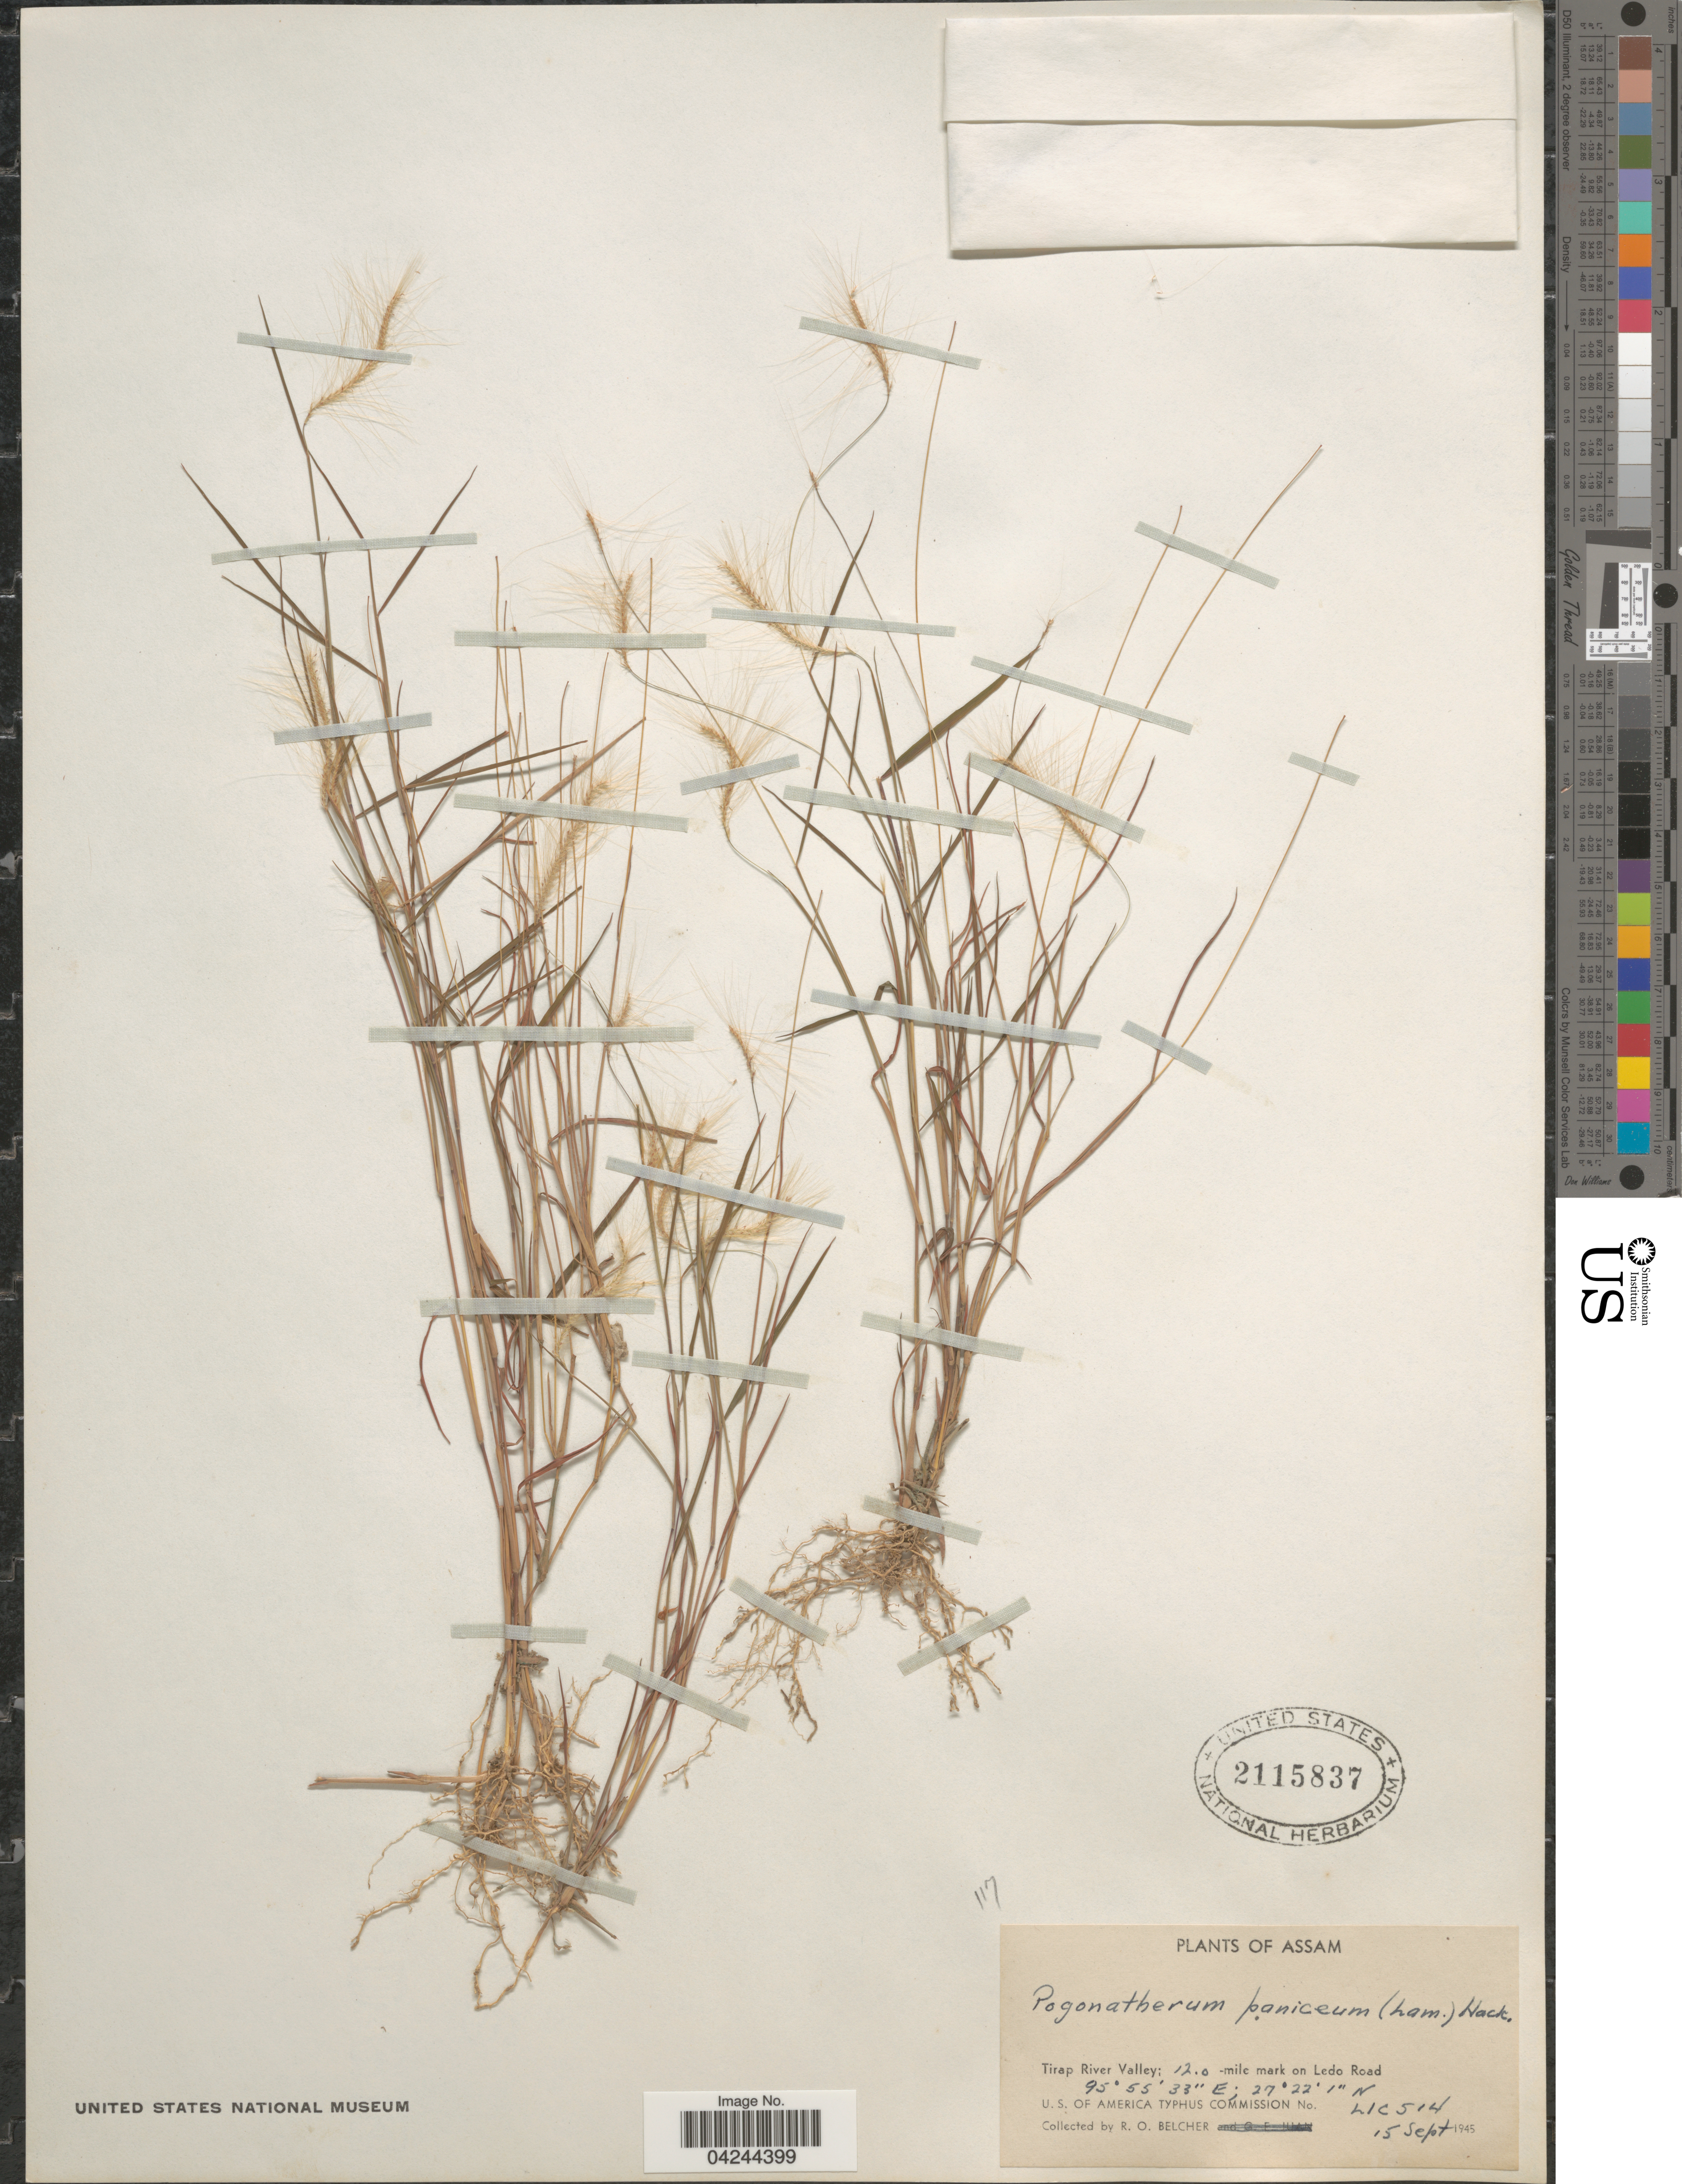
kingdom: Plantae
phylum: Tracheophyta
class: Liliopsida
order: Poales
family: Poaceae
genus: Pogonatherum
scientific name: Pogonatherum crinitum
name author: (Thunb.) Kunth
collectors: R. Belcher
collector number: LIC514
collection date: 1945-09-15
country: India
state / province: Assam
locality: Tirap River Valley; 12.0 -mile mark on Ledo Road.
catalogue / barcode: US 2115837